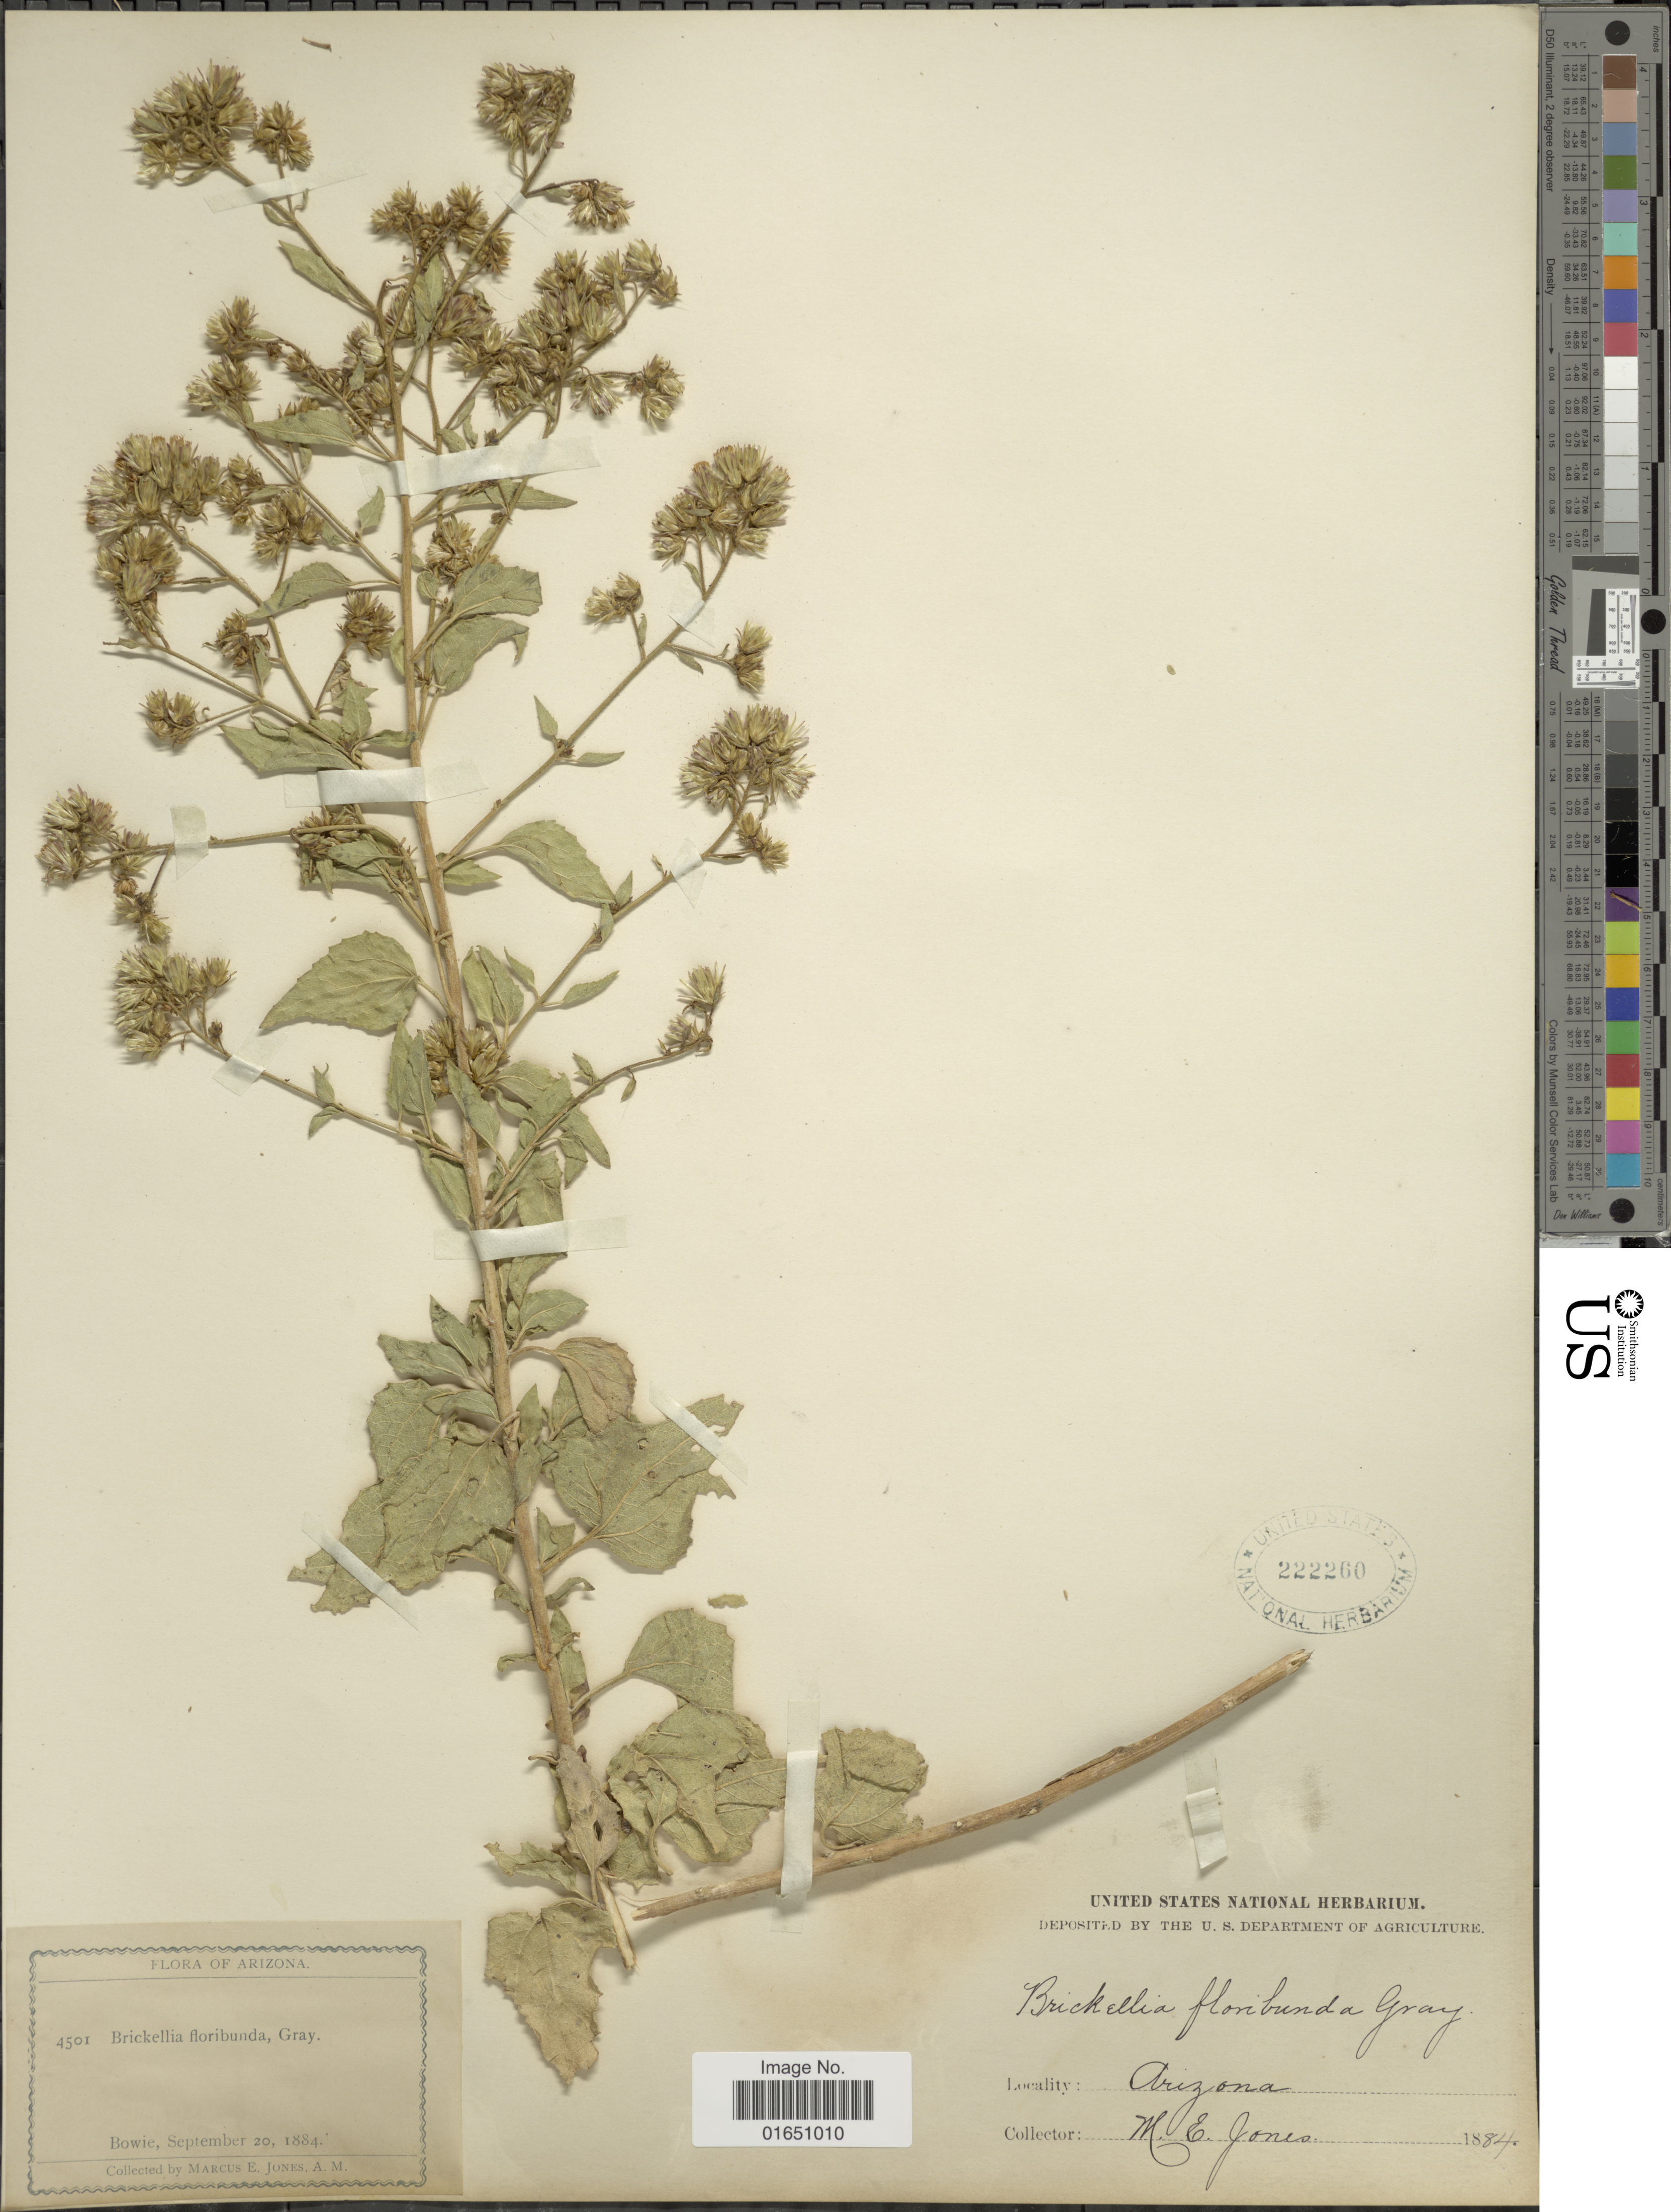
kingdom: Plantae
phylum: Tracheophyta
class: Magnoliopsida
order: Asterales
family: Asteraceae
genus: Brickellia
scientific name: Brickellia floribunda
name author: A. Gray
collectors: M. E. Jones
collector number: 4501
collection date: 1884-09-20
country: United States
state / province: Arizona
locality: Bowie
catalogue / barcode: US 222260